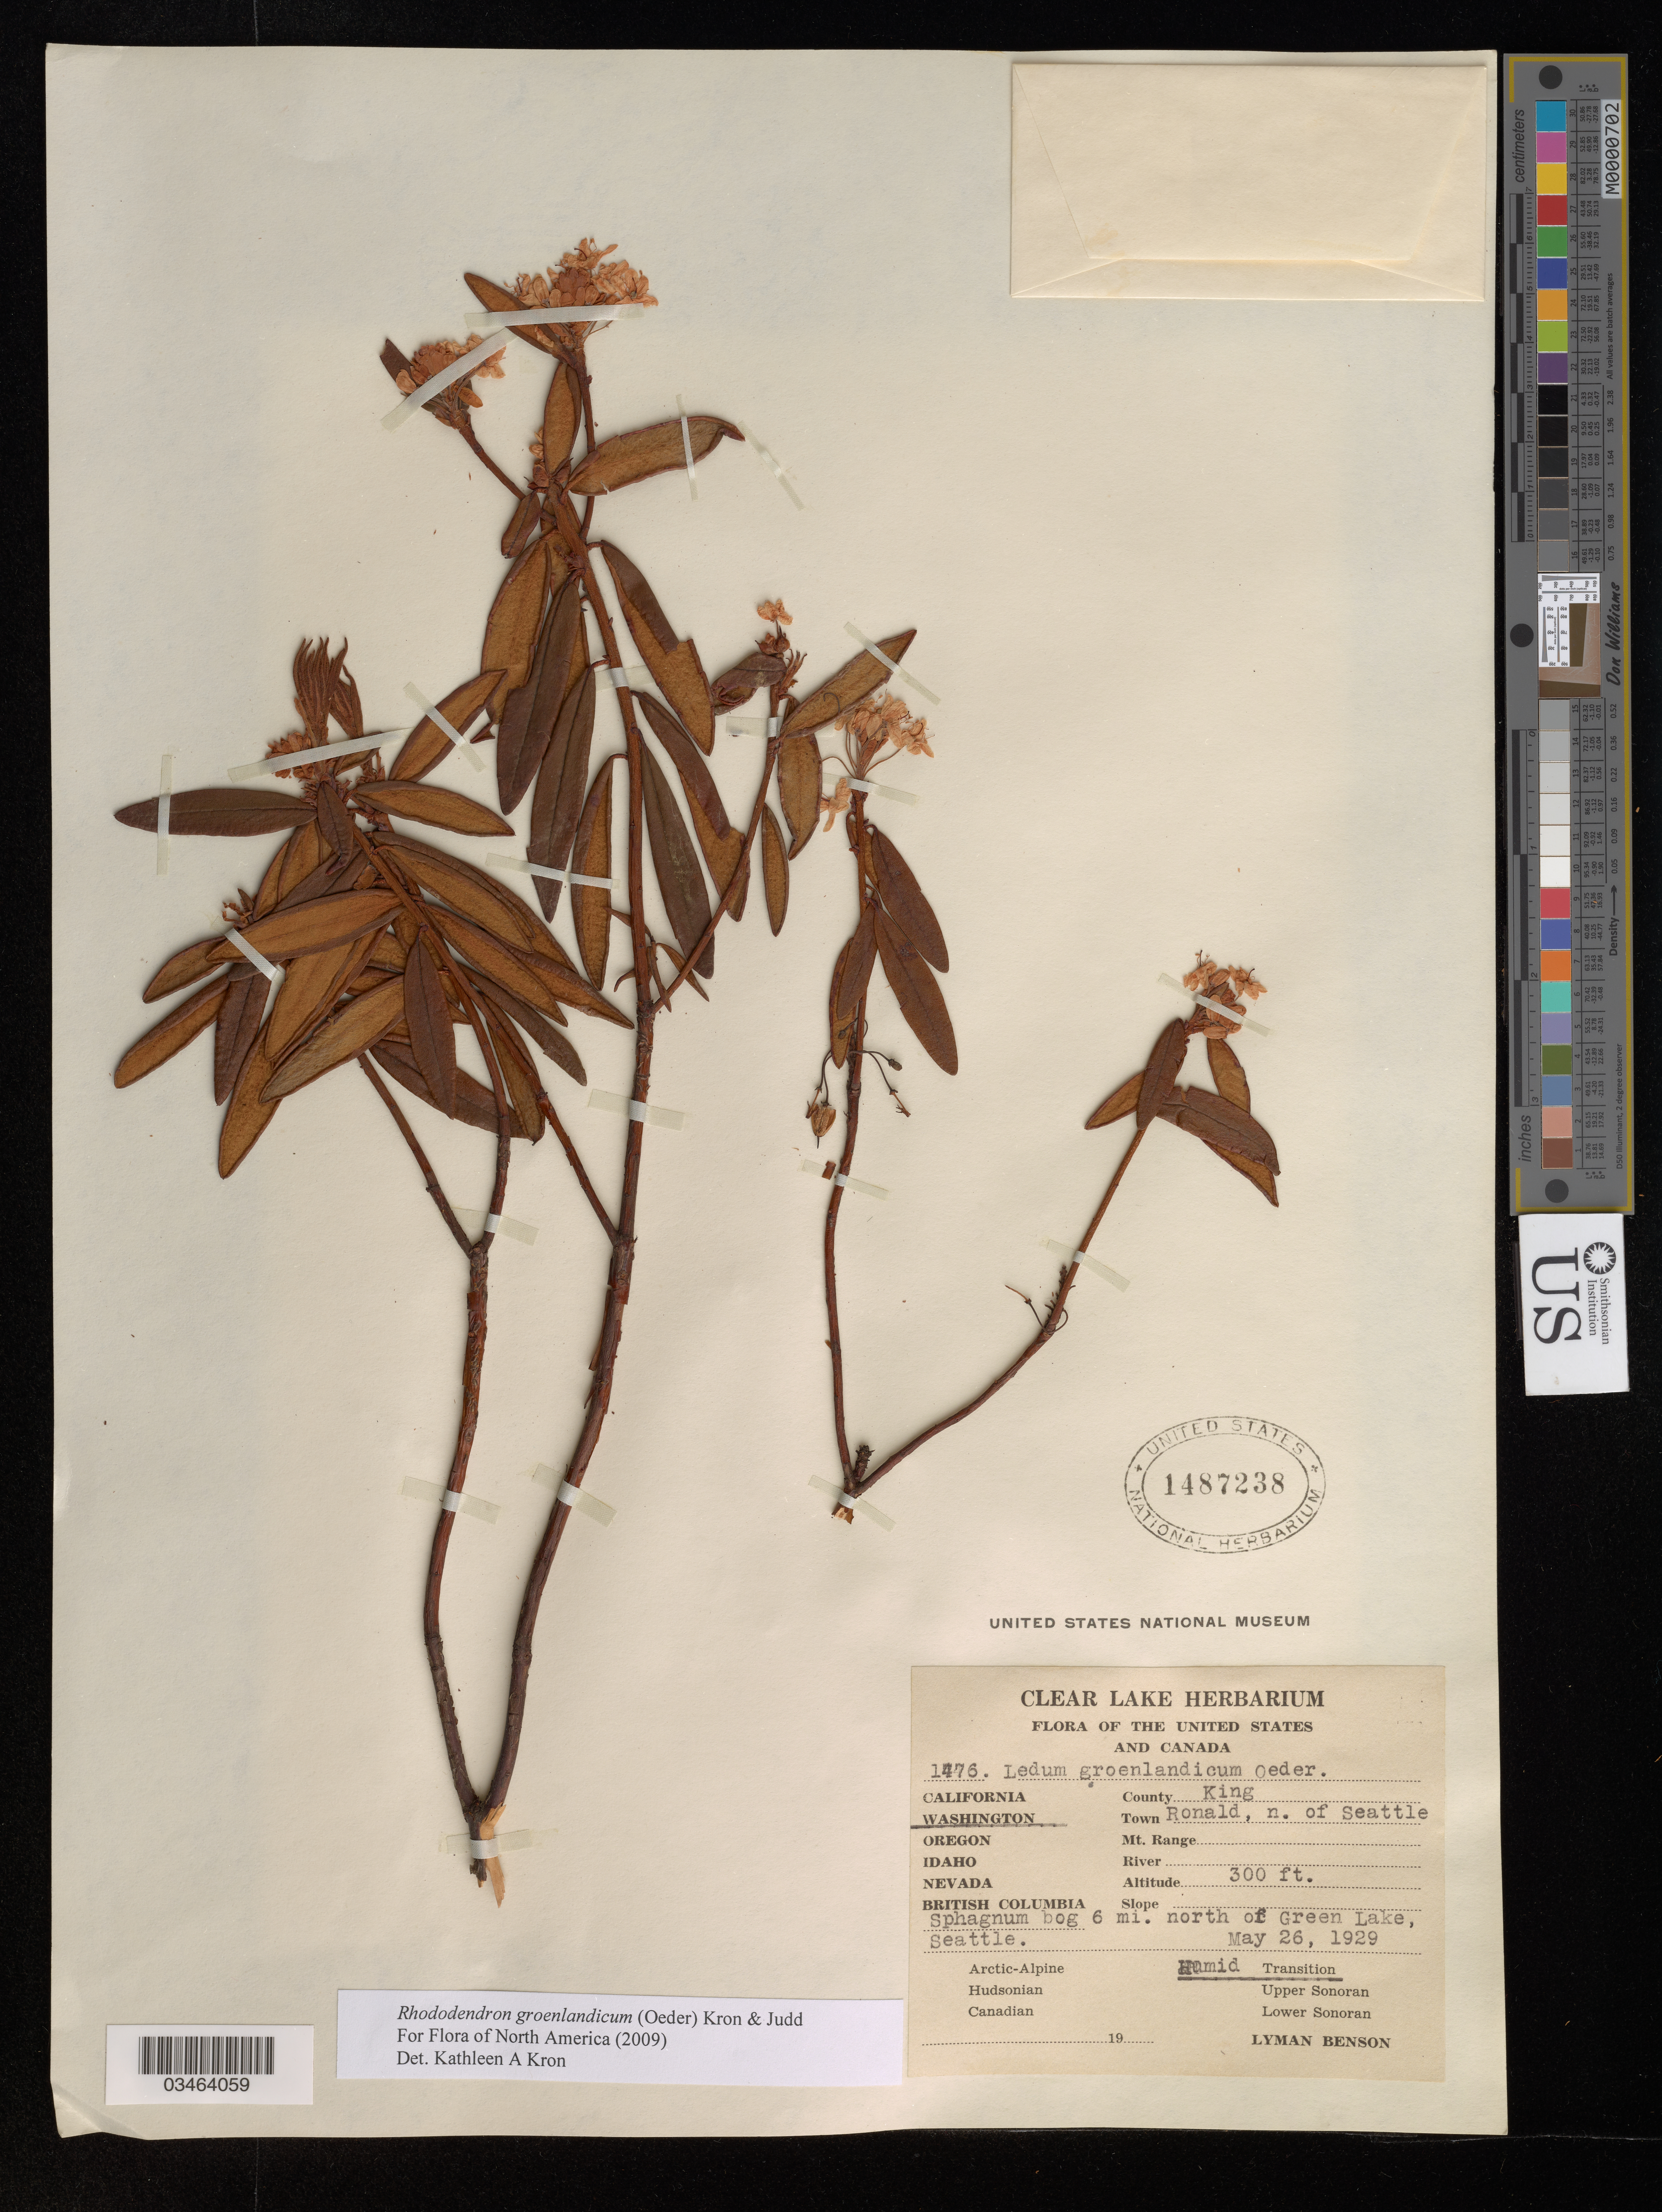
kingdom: Plantae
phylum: Tracheophyta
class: Magnoliopsida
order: Ericales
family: Ericaceae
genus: Rhododendron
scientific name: Rhododendron groenlandicum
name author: (Oeder) Kron & Judd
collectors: L. Benson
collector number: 1476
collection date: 1929-05-26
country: United States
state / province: Washington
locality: County King. Town Ronald, n. of Seattle. Sphagnum bog 6 mi. north of Green Lake, Seattle.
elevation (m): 91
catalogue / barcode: US 1487238